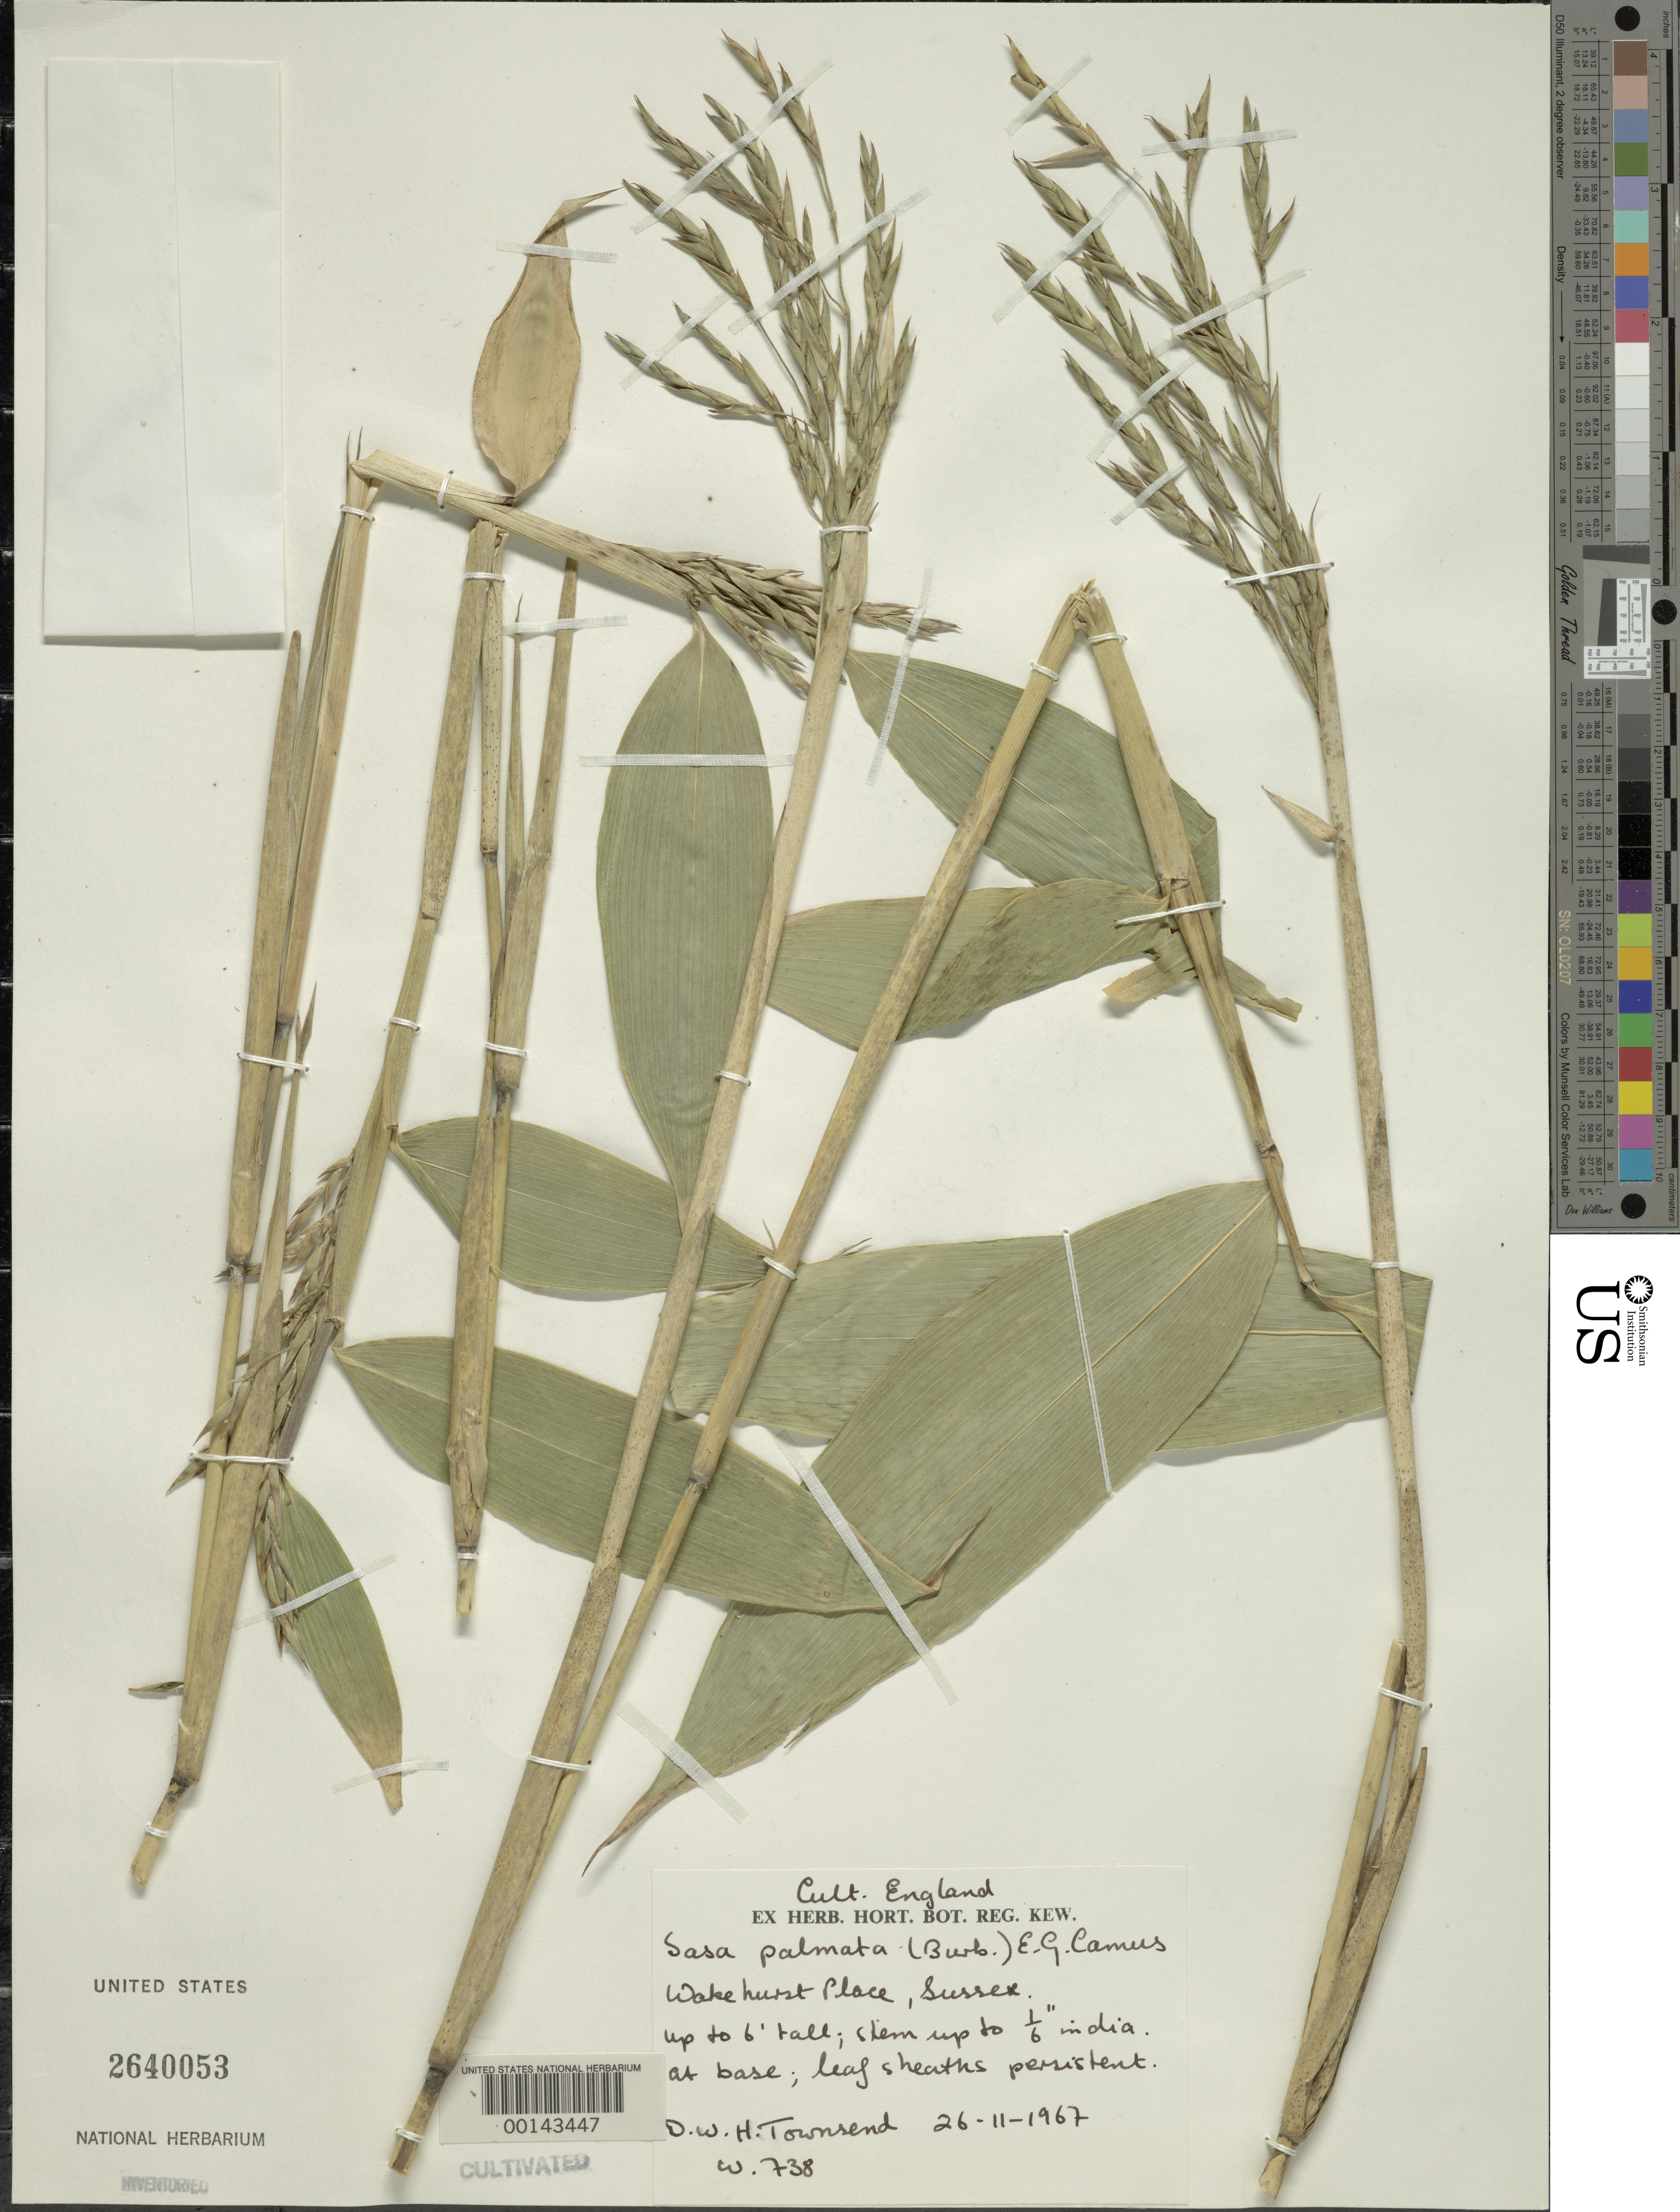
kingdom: Plantae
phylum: Tracheophyta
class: Liliopsida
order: Poales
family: Poaceae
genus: Sasa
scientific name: Sasa palmata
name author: (hort. ex Burb.) E.G. Camus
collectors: D. W. H. Townsend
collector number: W 738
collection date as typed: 26 Nov 1967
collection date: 1967-11-26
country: United Kingdom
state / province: England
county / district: East Sussex / West Sussex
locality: Sussex, Wakehurst Place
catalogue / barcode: US 2640053